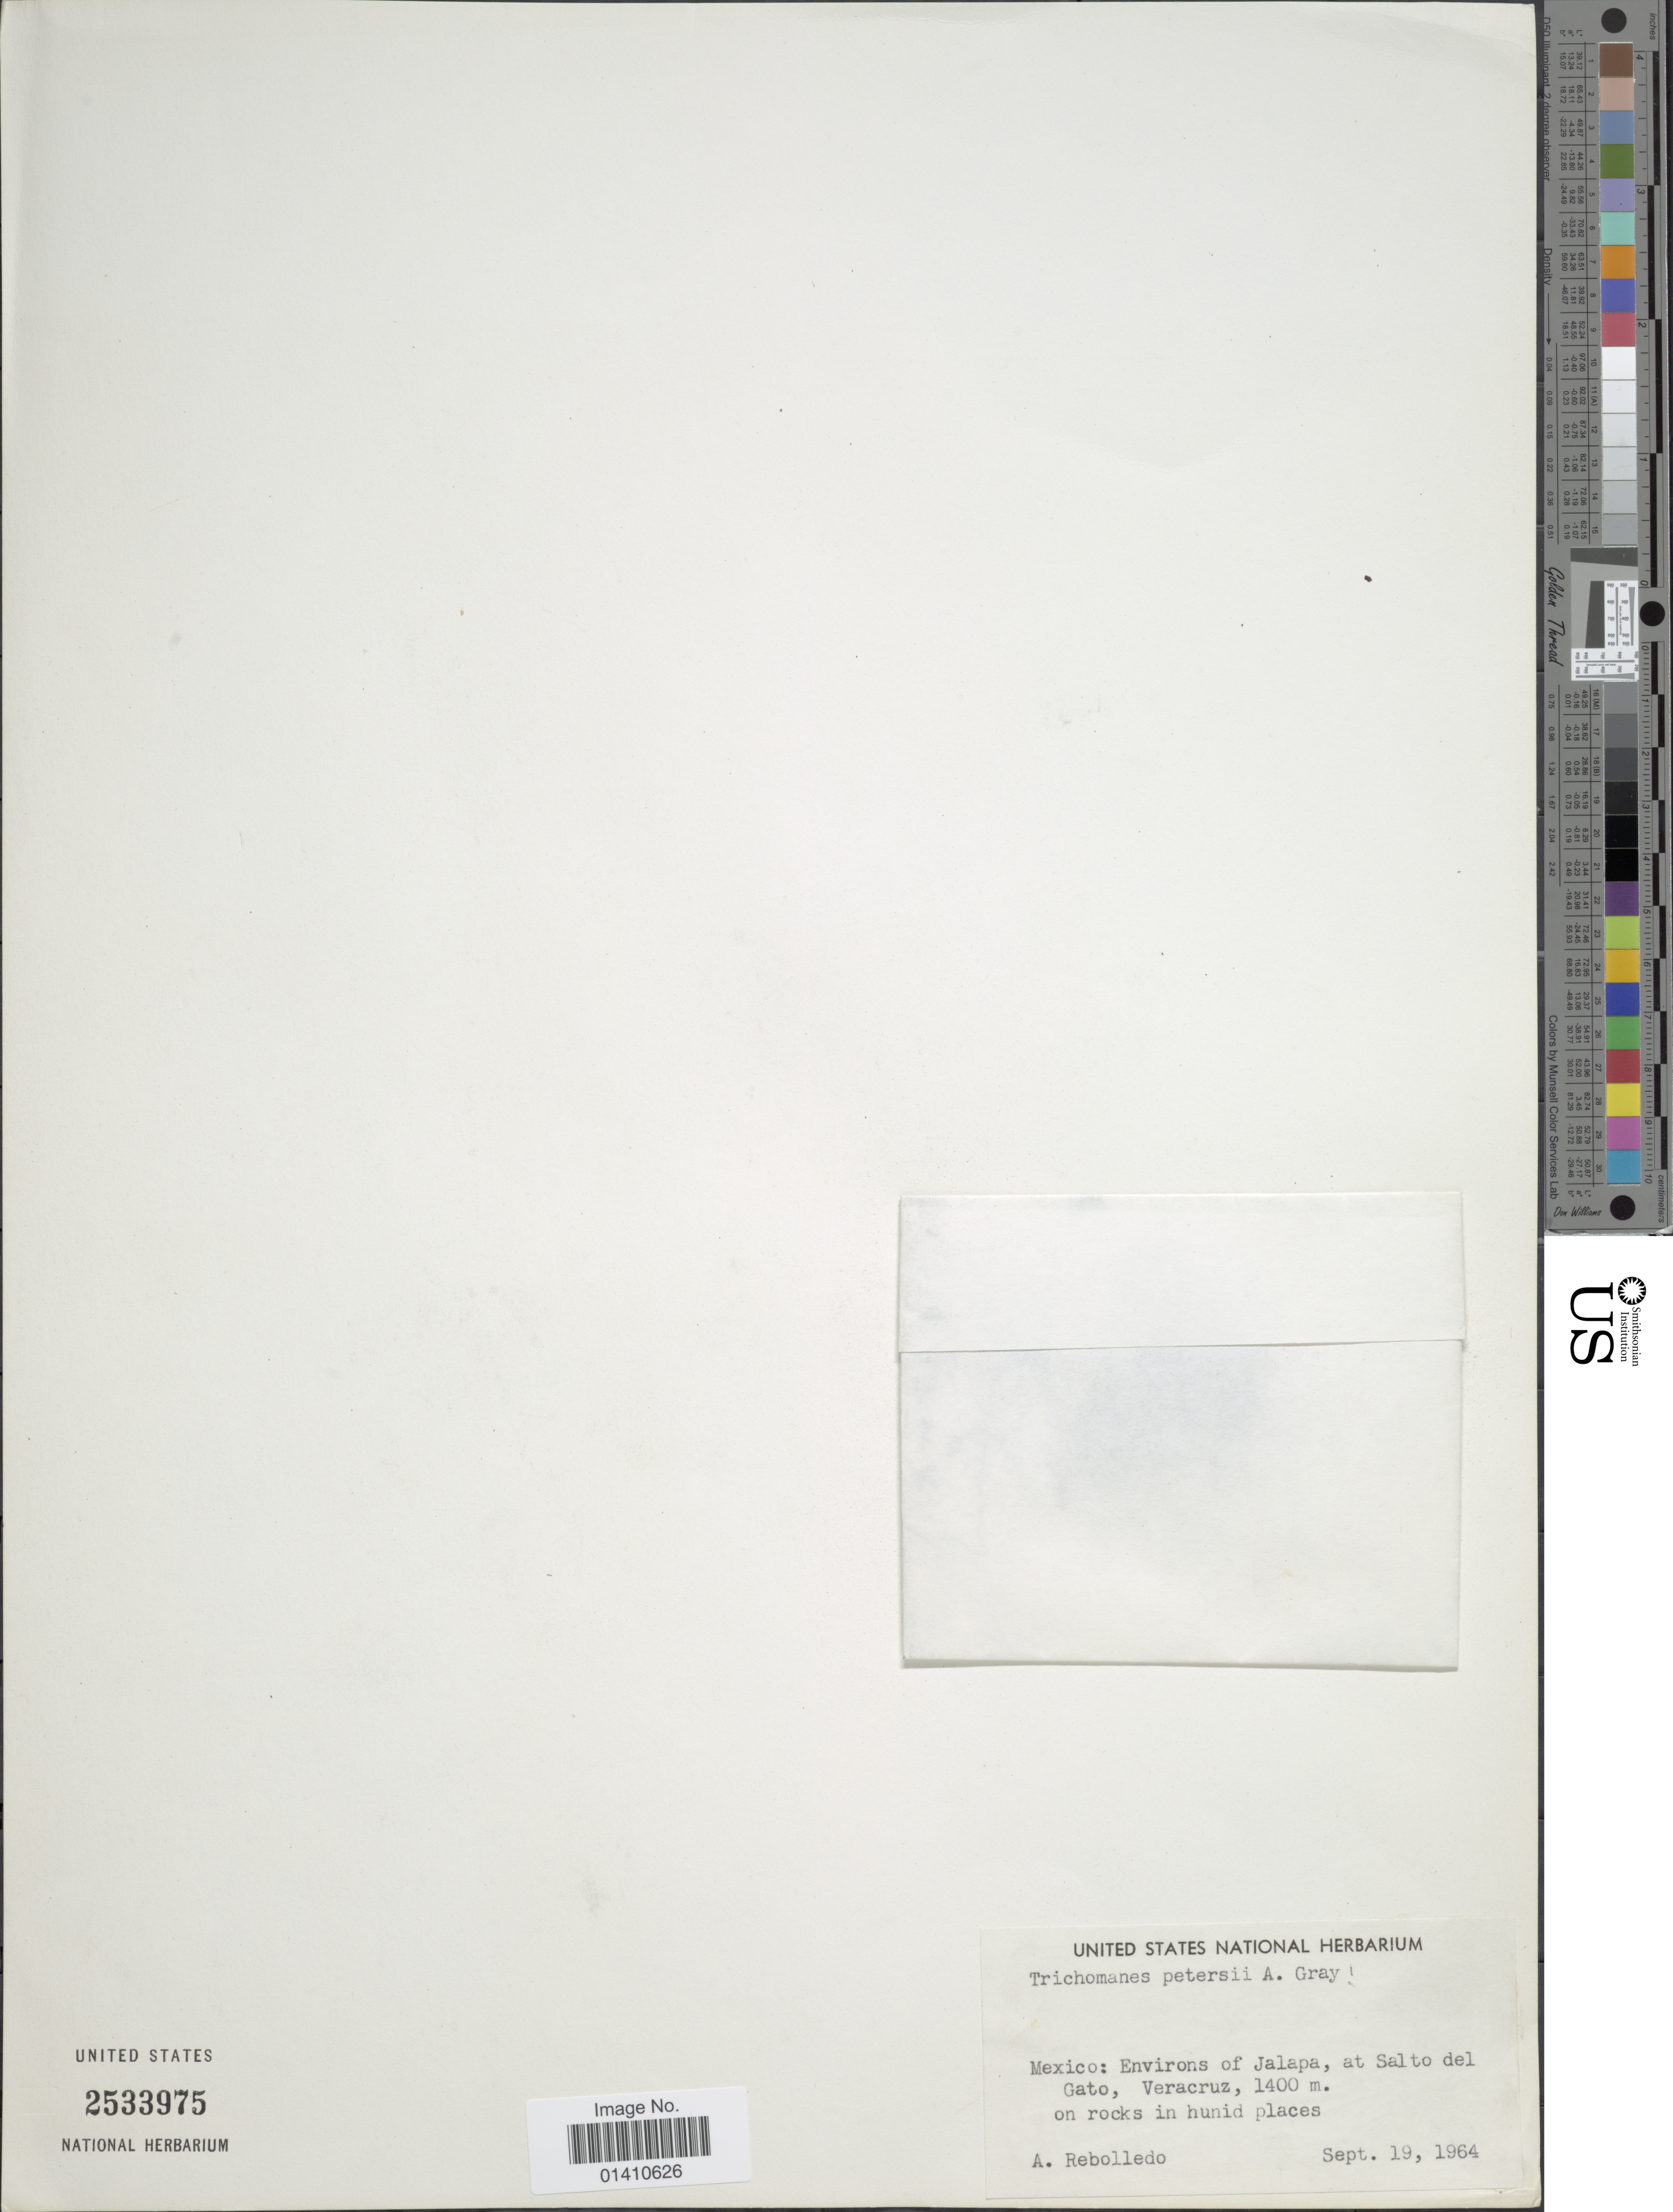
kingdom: Plantae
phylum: Tracheophyta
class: Polypodiopsida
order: Hymenophyllales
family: Hymenophyllaceae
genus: Didymoglossum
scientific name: Didymoglossum petersii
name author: (A. Gray) Copel.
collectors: A. Rebolledo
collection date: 1964-09-19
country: Mexico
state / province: Veracruz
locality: Environs of Jalapa, at Salto del Gato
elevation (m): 1400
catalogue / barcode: US 2533975